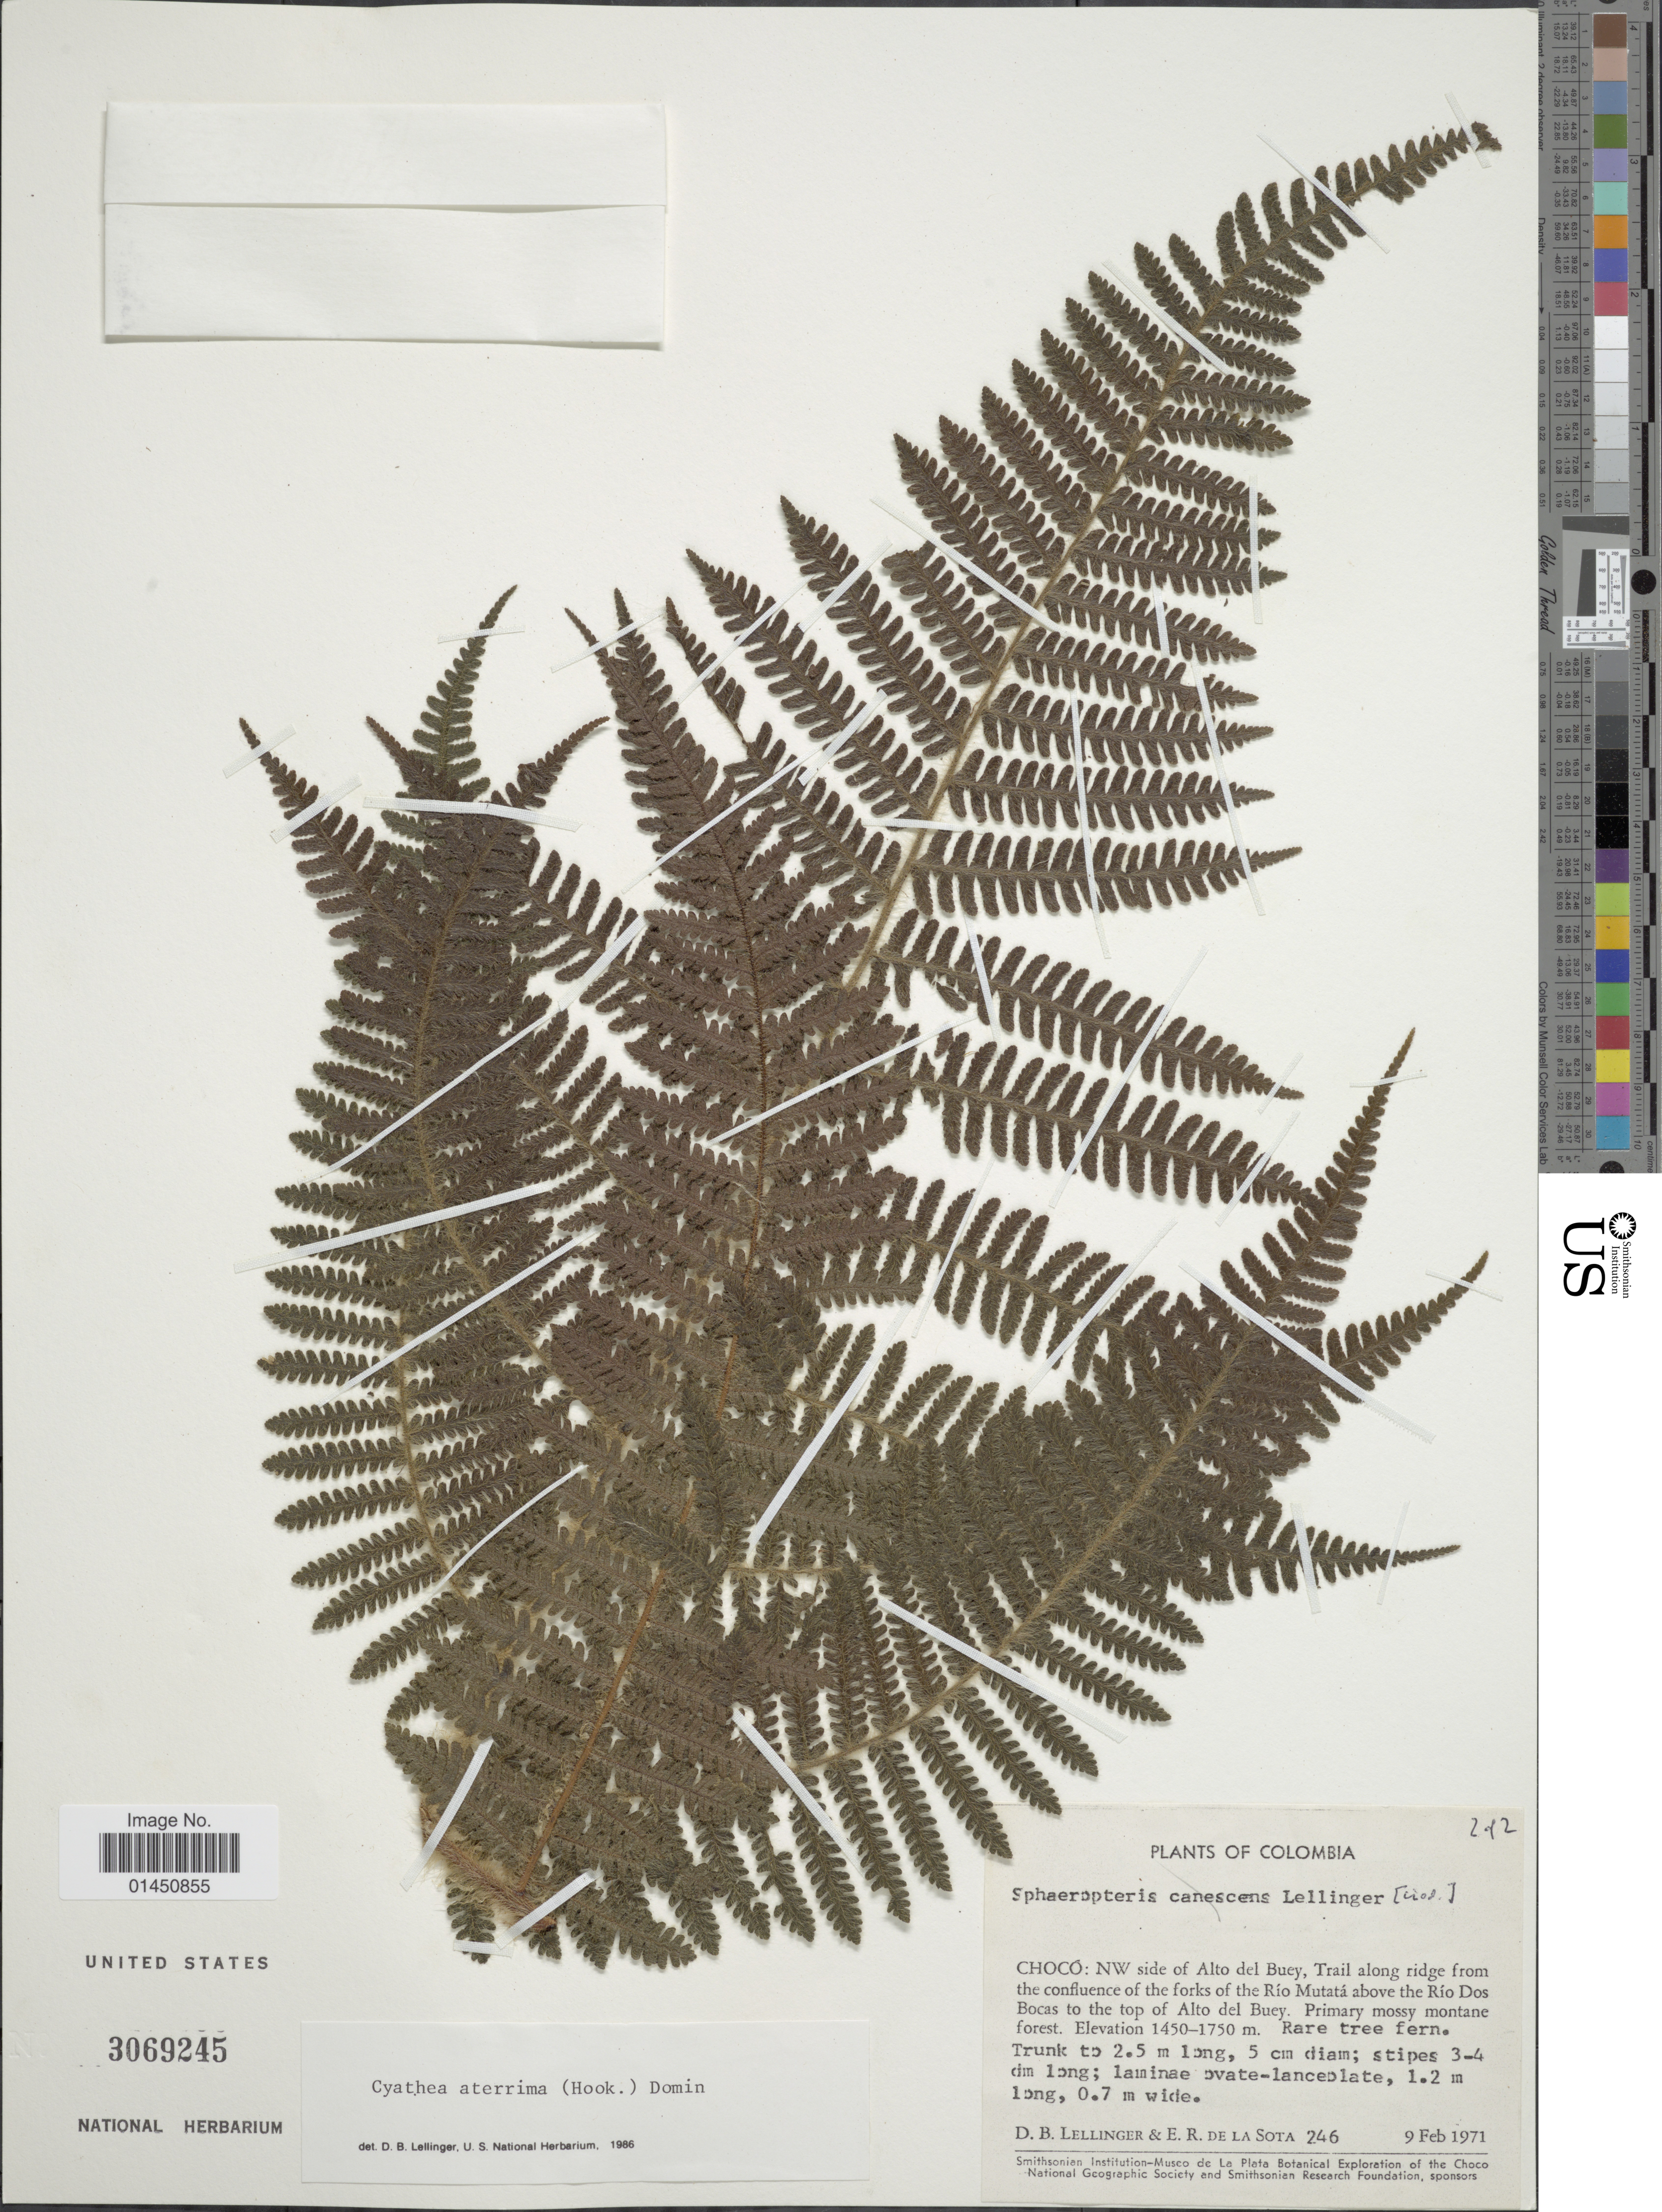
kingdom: Plantae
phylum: Tracheophyta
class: Polypodiopsida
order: Cyatheales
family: Cyatheaceae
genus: Cyathea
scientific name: Cyathea aterrima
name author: (Hook. ex Hook. & Baker) Domin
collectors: D. B. Lellinger & E. R. de la Sota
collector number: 246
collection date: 1971-02-09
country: Colombia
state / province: Chocó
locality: NW side of Alto del Buey, Trail along ride from the confluence of the forks of the Rio Mutata above the Rio Dos Bocasto the top of Alto del Buey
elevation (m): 1450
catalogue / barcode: US 3069245